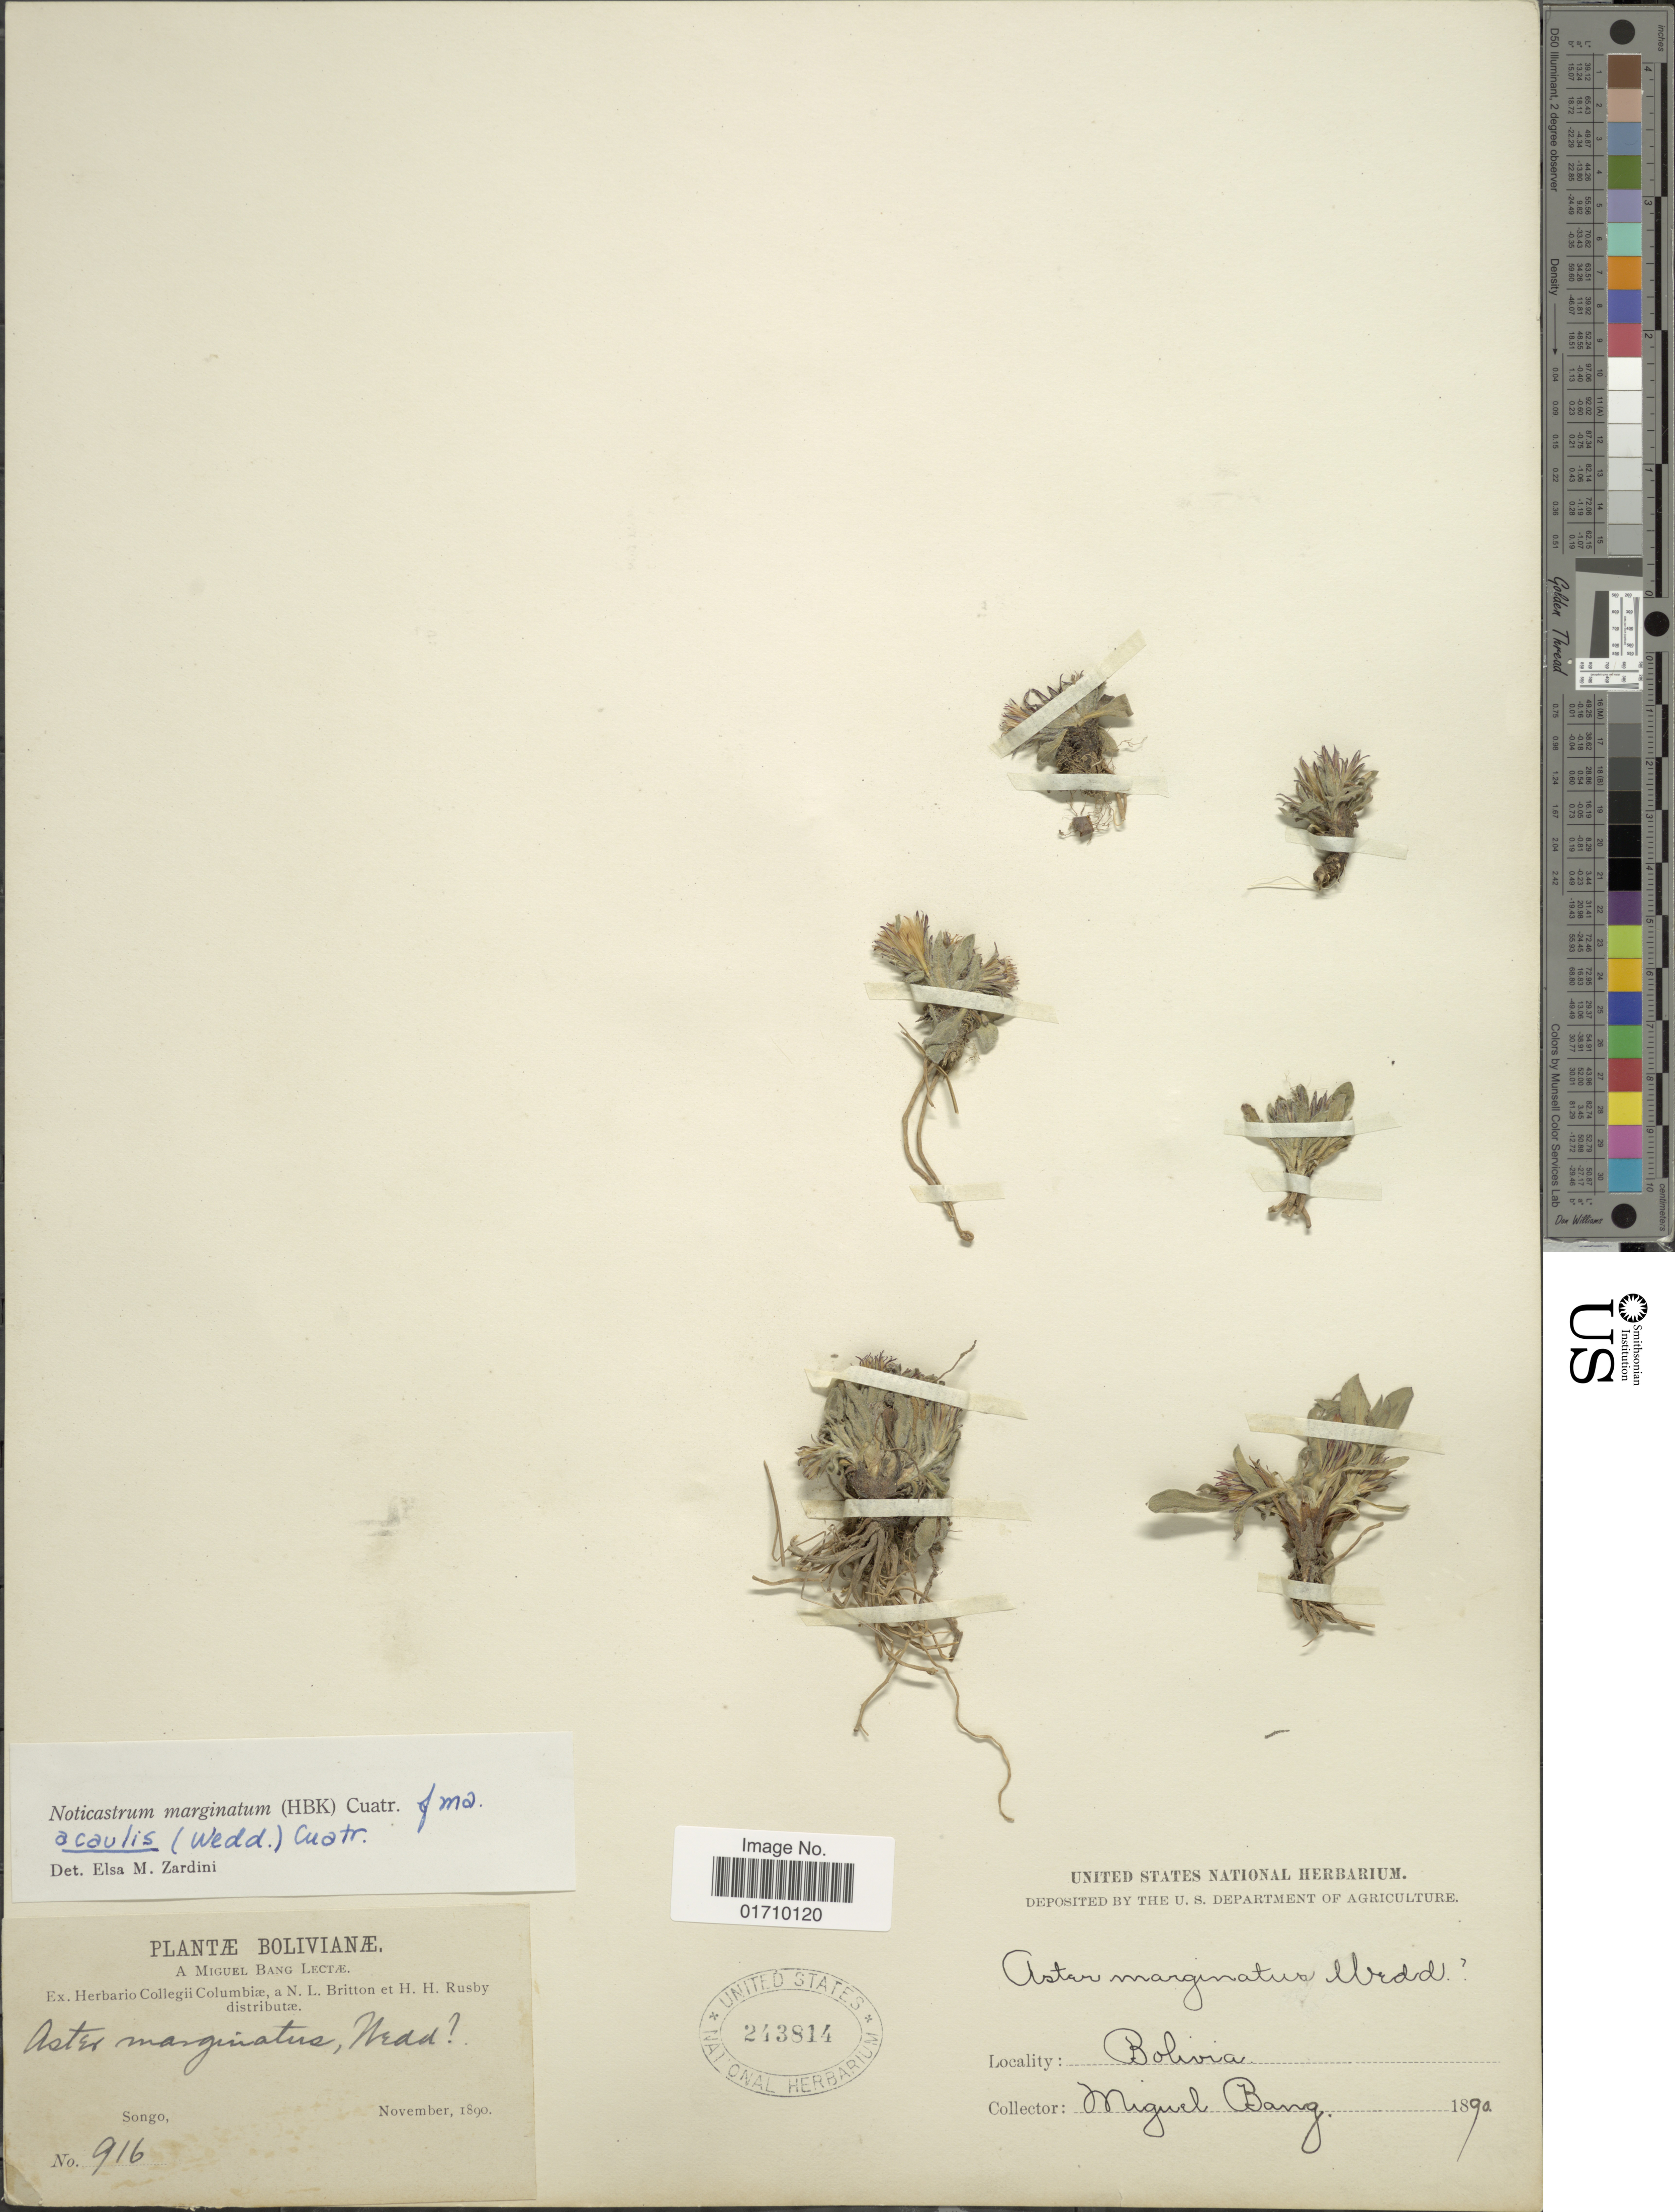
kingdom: Plantae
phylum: Tracheophyta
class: Magnoliopsida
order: Asterales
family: Asteraceae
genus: Noticastrum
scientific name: Noticastrum marginatum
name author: (Kunth) Cuatrec.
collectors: M. Bang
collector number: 916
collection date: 1890-11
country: Bolivia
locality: Songo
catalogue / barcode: US 243814